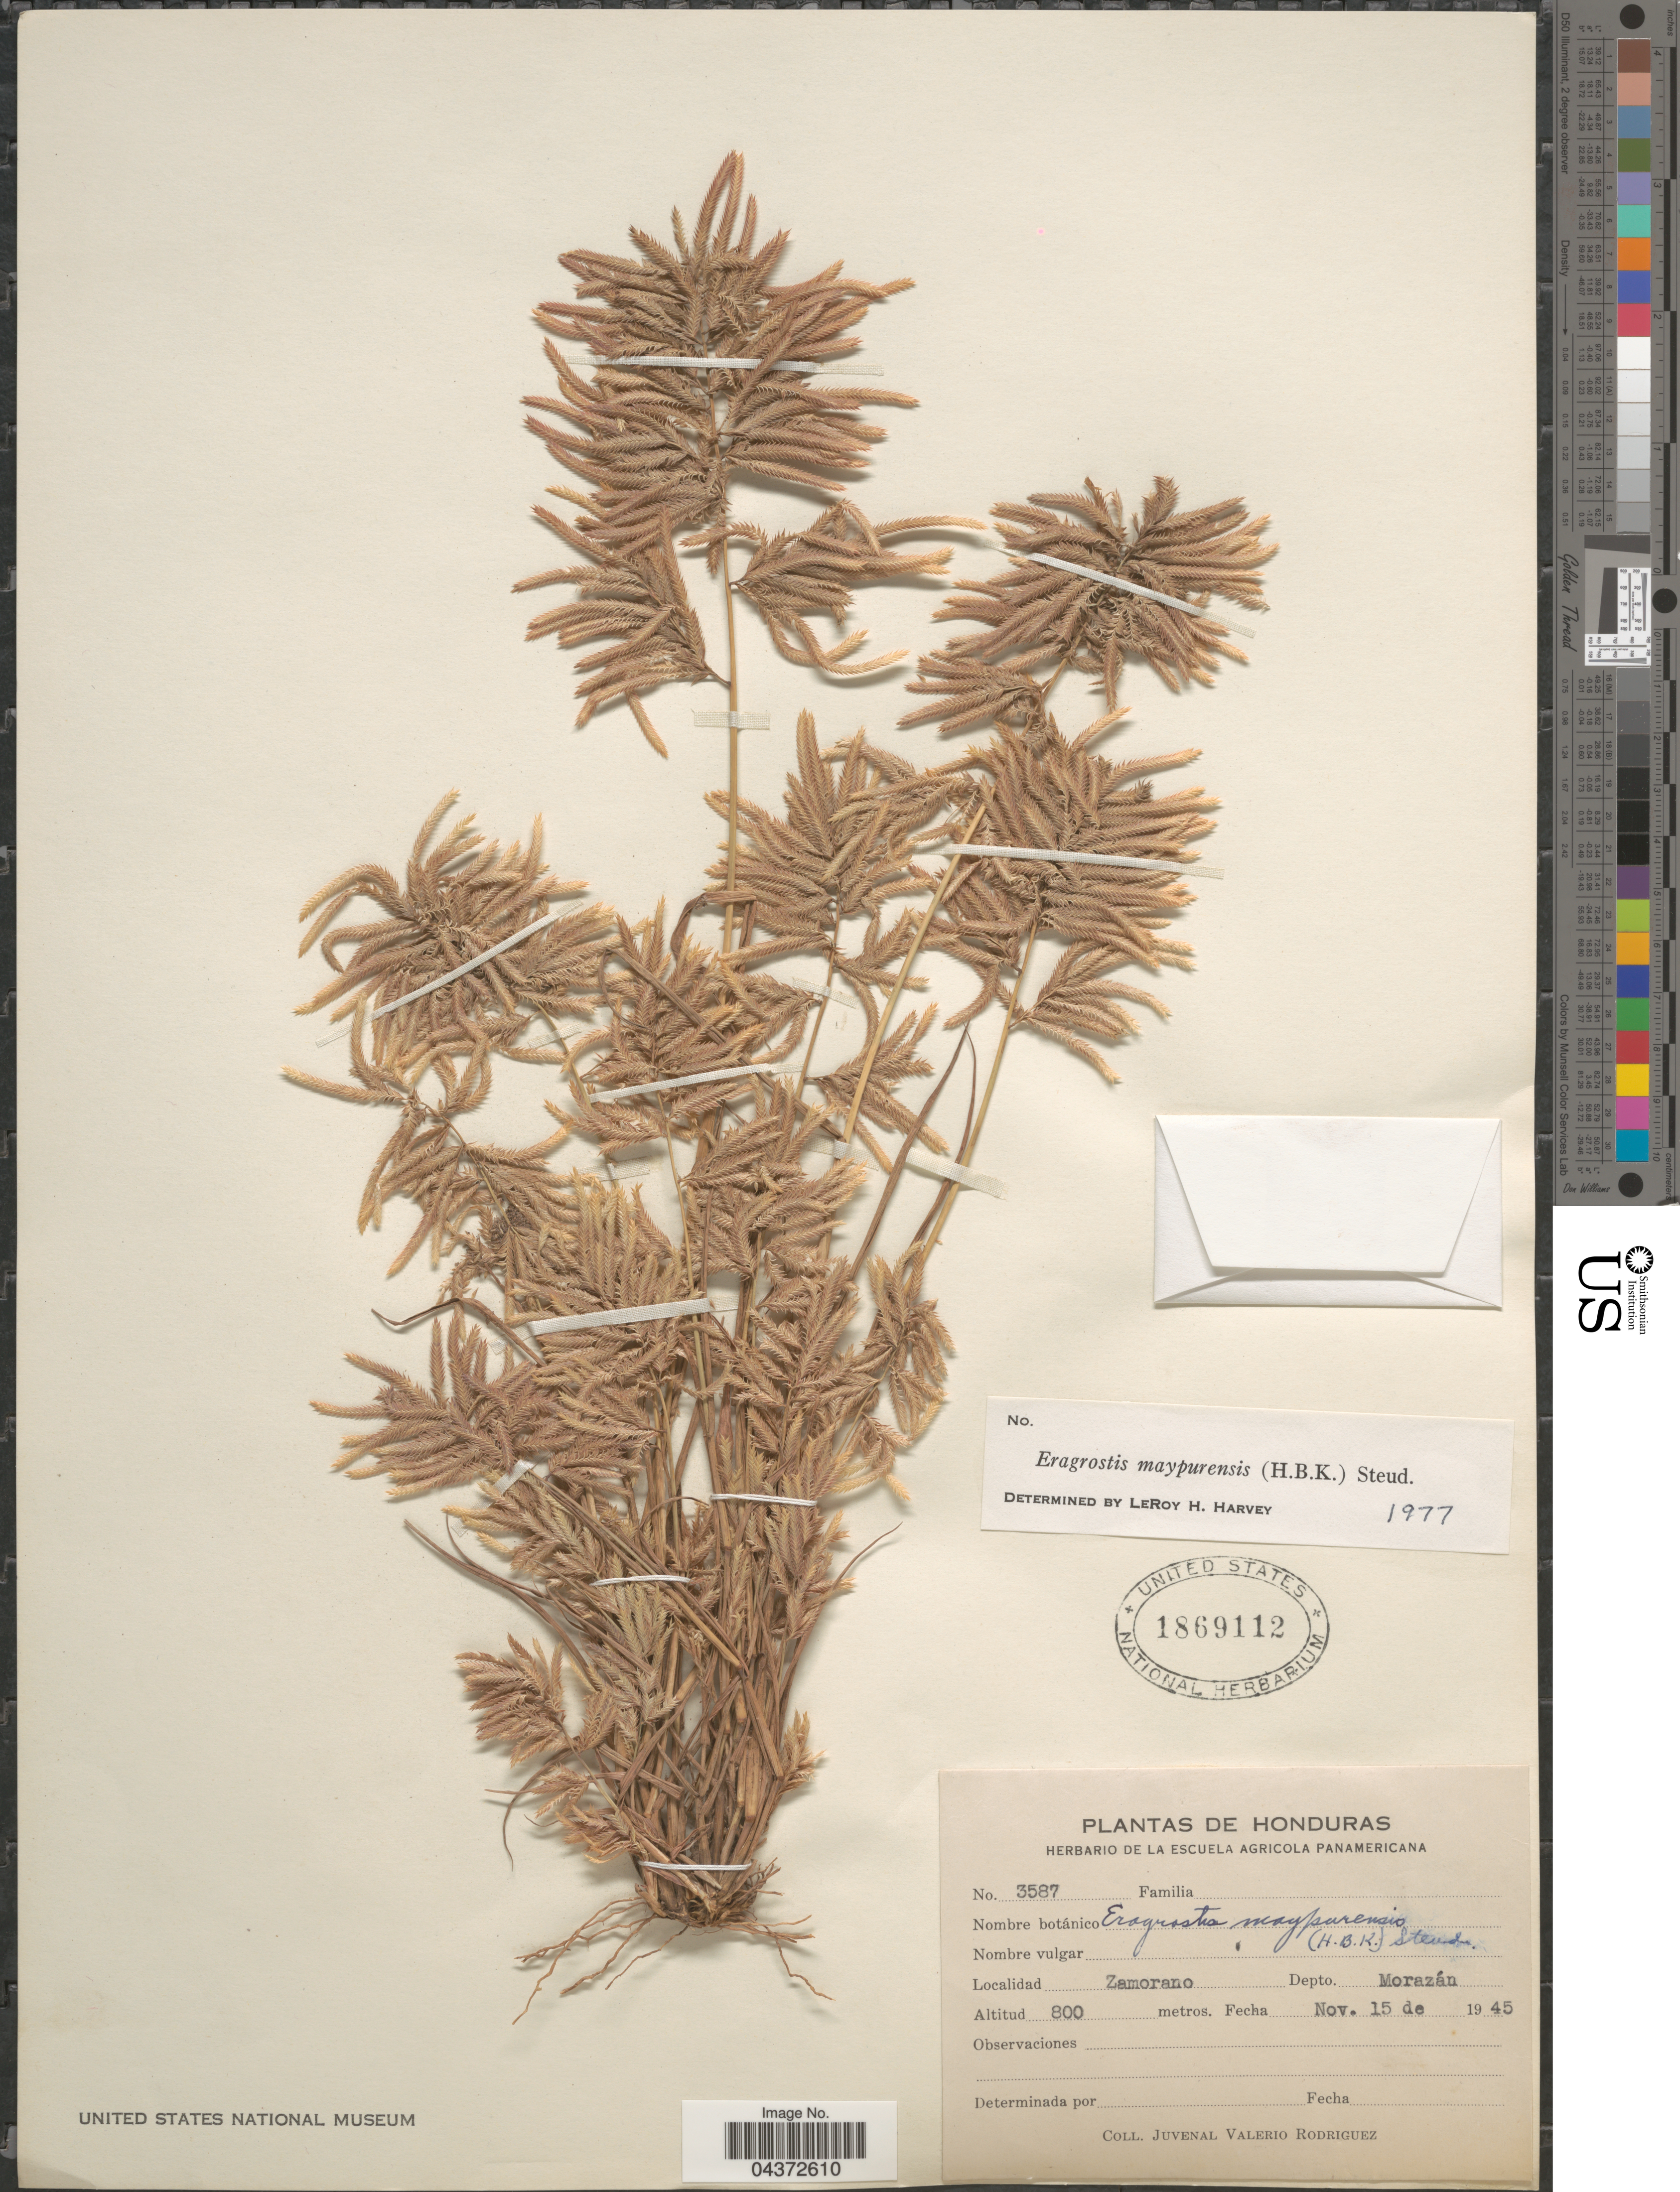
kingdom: Plantae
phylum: Tracheophyta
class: Liliopsida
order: Poales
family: Poaceae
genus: Eragrostis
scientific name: Eragrostis maypurensis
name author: (Kunth) Steud.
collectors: J. Rodriguez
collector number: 3587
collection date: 1945-11-15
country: Honduras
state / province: Fco. Morazán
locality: Zamorano Depto. Morazán.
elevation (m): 800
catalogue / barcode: US 1869112